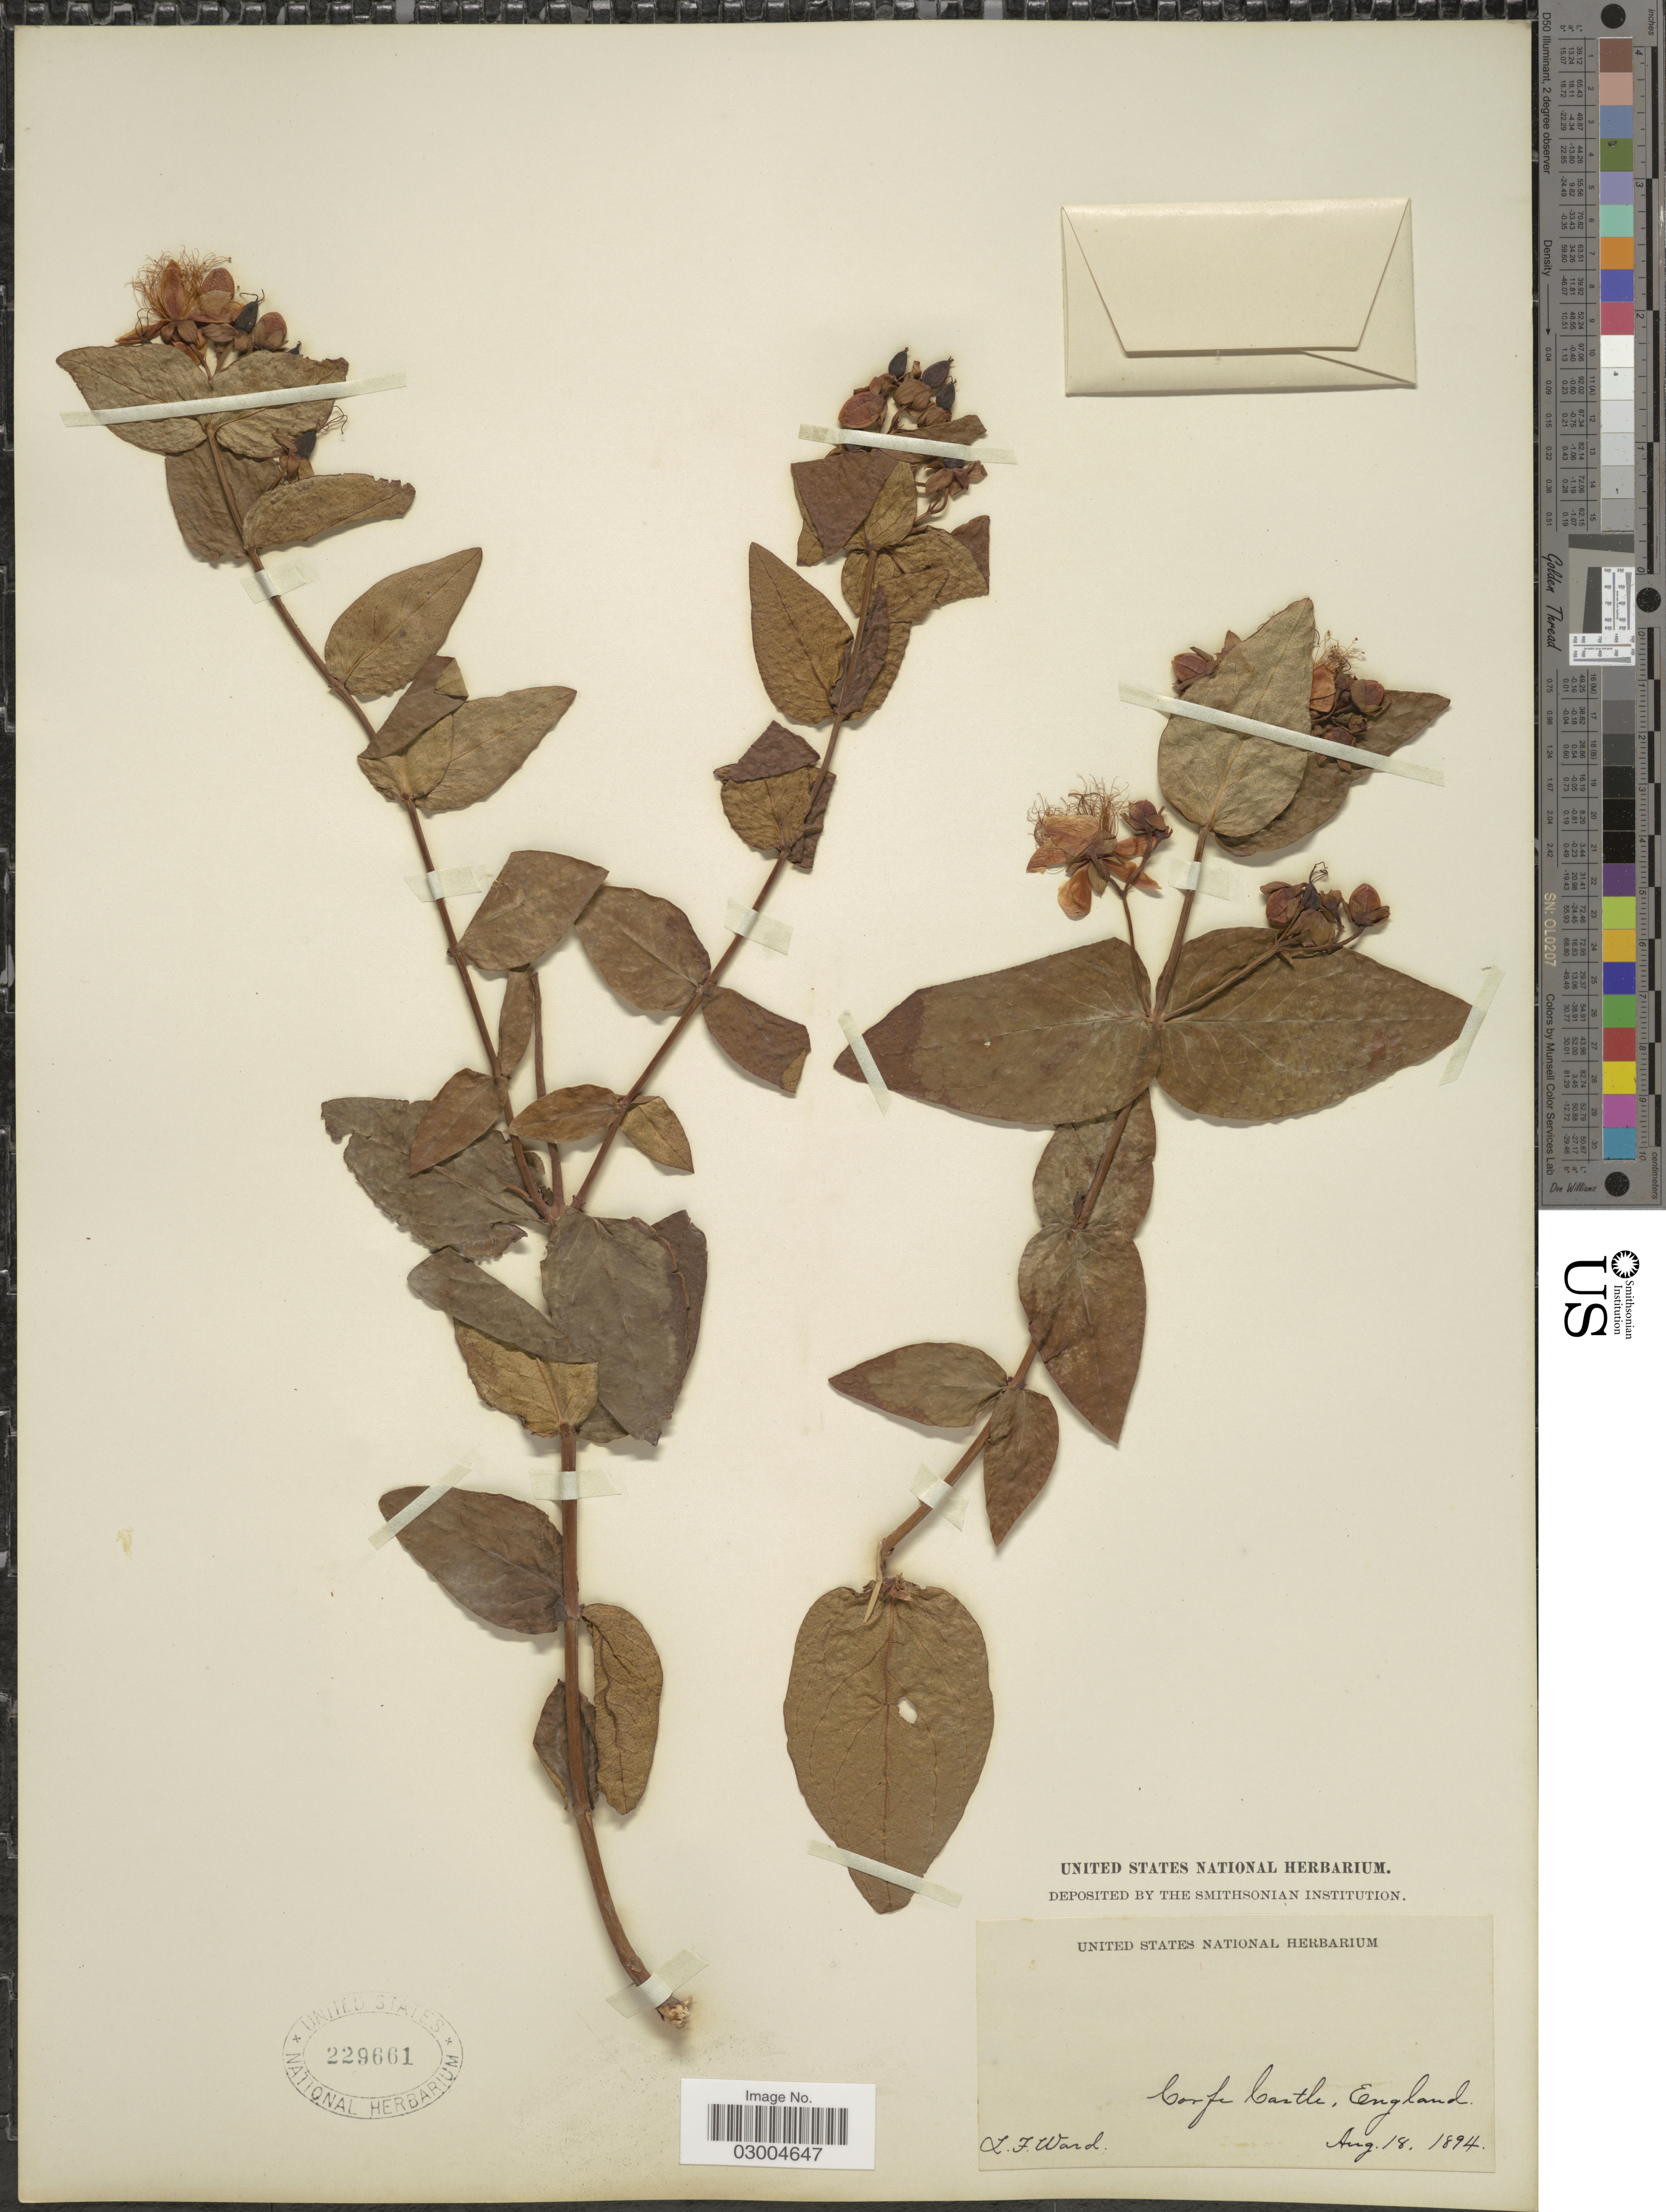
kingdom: Plantae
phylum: Tracheophyta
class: Magnoliopsida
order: Malpighiales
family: Hypericaceae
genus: Hypericum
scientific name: Hypericum androsaemum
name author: L.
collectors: L. Ward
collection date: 1894-08-18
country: United Kingdom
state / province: England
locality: Corfe Castle.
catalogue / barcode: US 229661